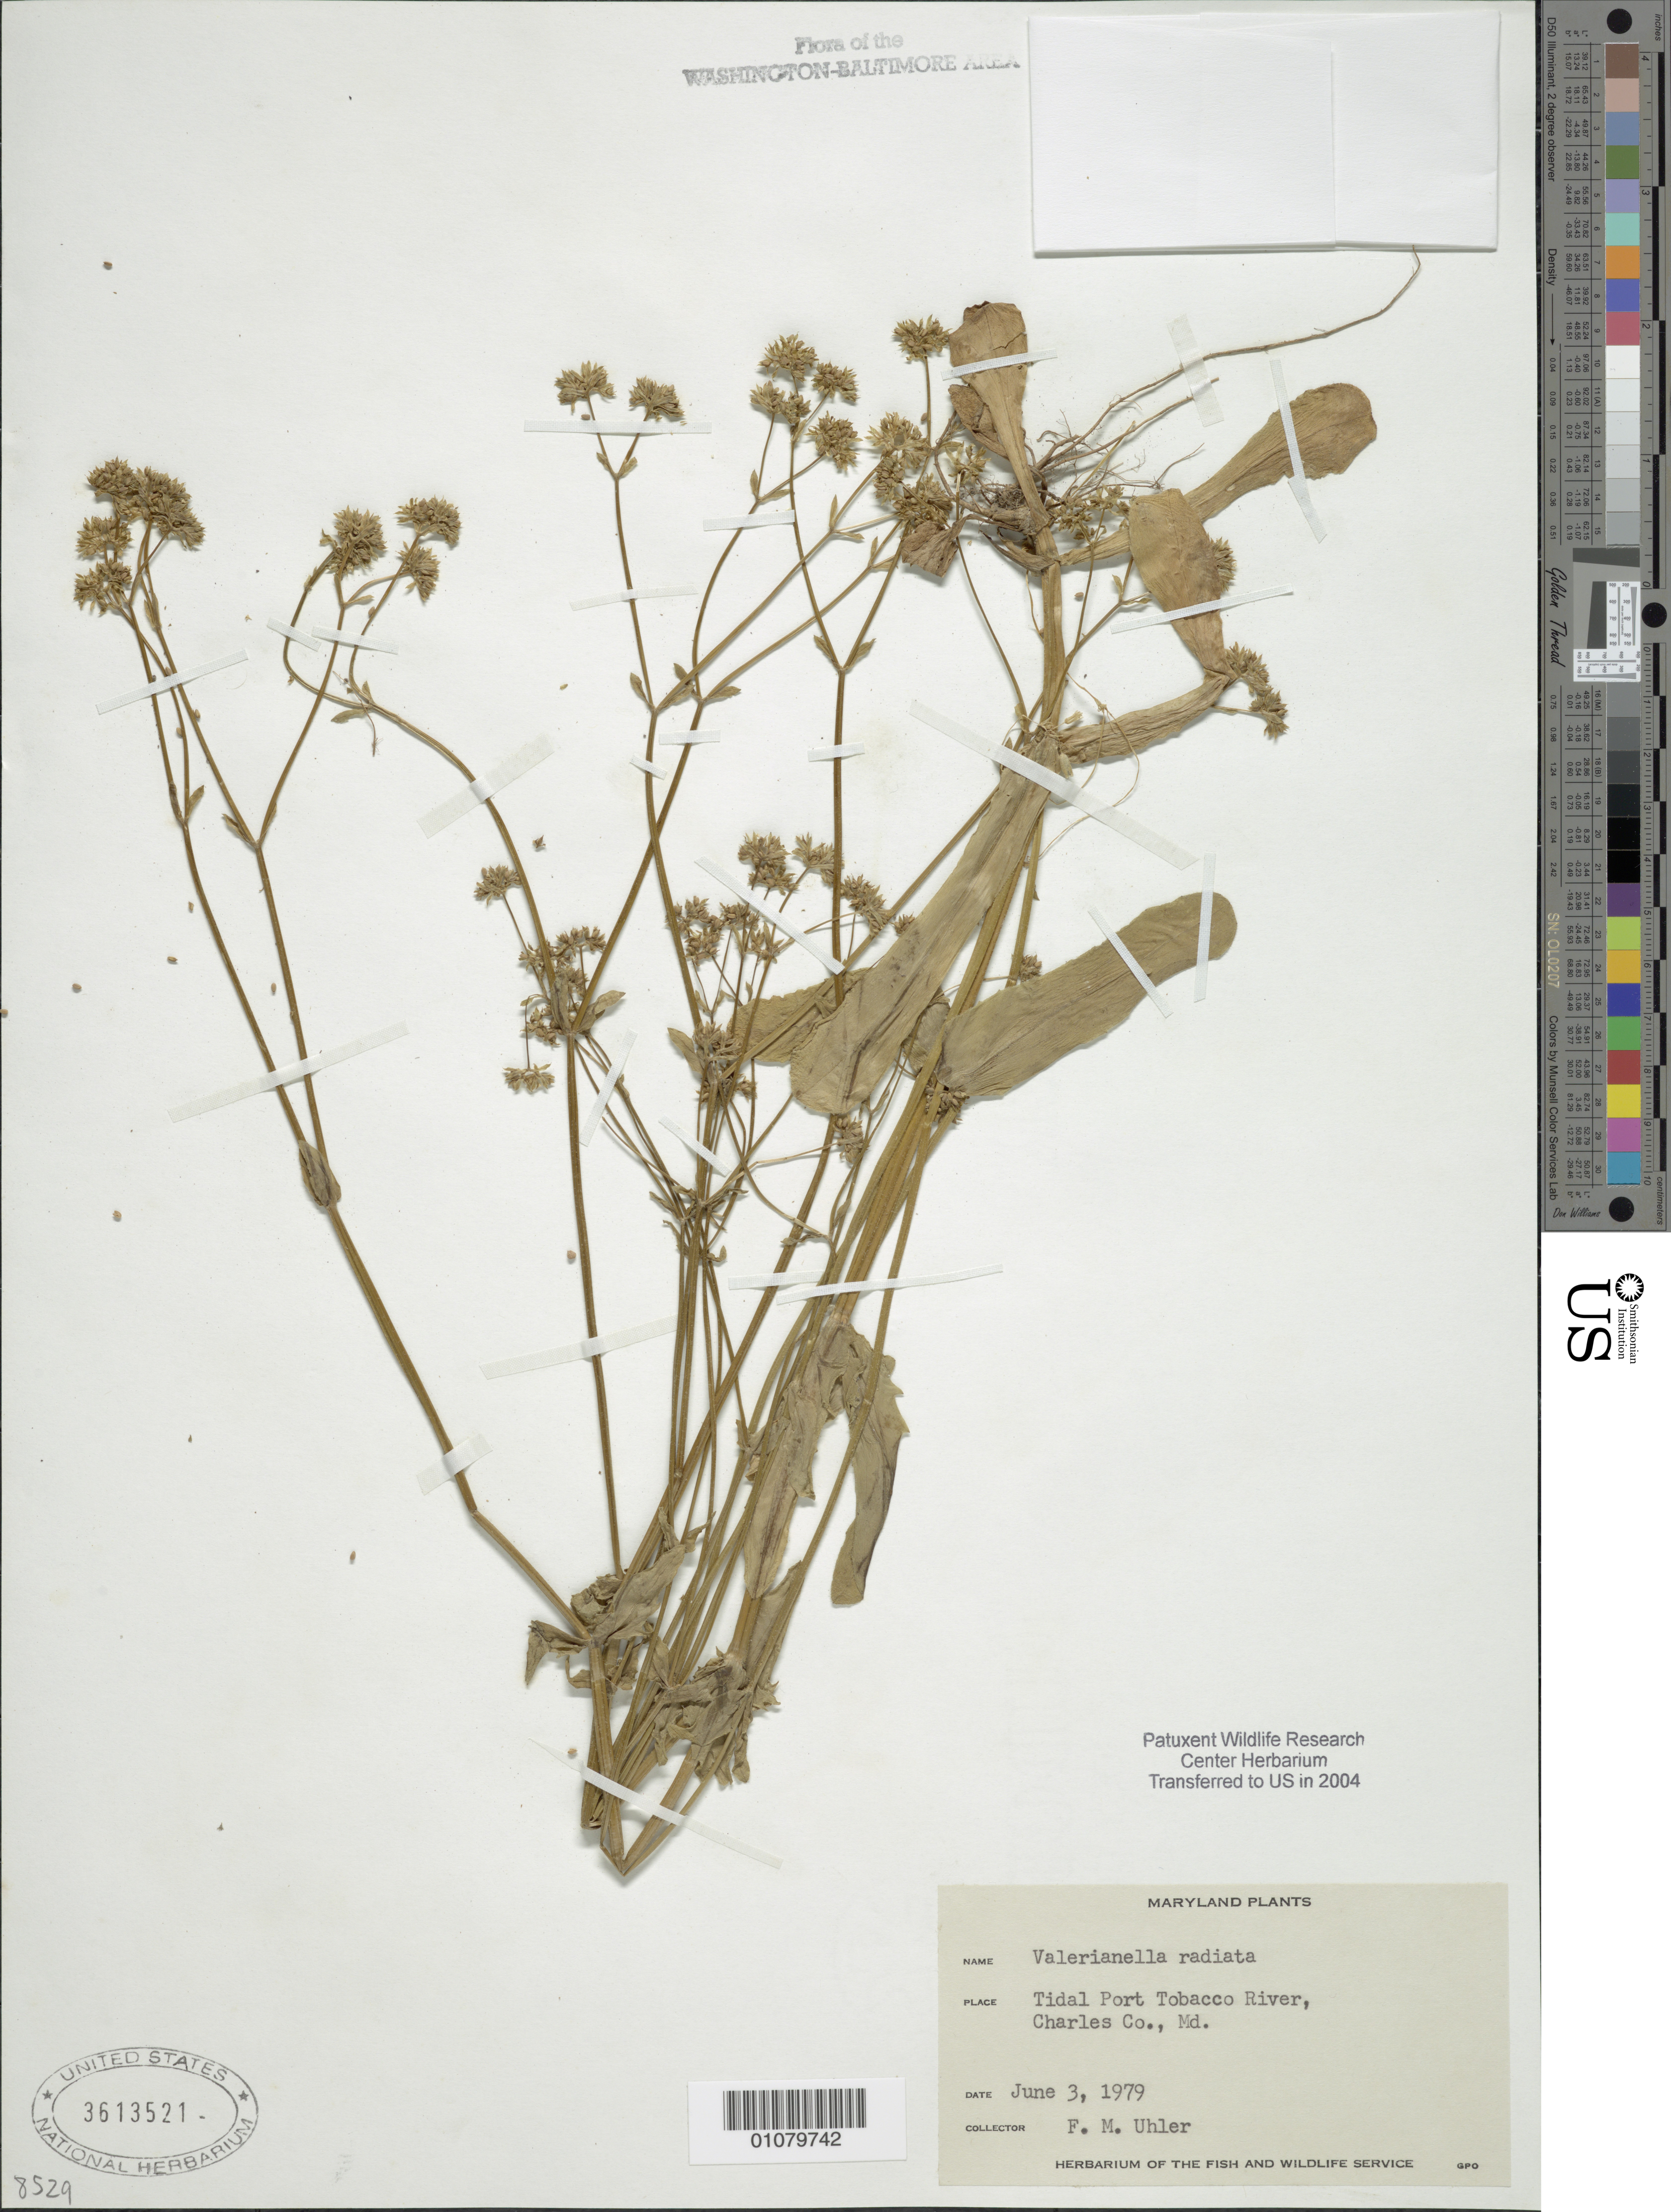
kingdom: Plantae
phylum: Tracheophyta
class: Magnoliopsida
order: Dipsacales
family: Caprifoliaceae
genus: Valerianella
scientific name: Valerianella radiata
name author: (L.) Dufr.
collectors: F. M. Uhler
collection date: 1979-06-03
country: United States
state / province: Maryland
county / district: Charles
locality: Port Tobacco River.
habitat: Tidal.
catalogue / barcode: US 3613521